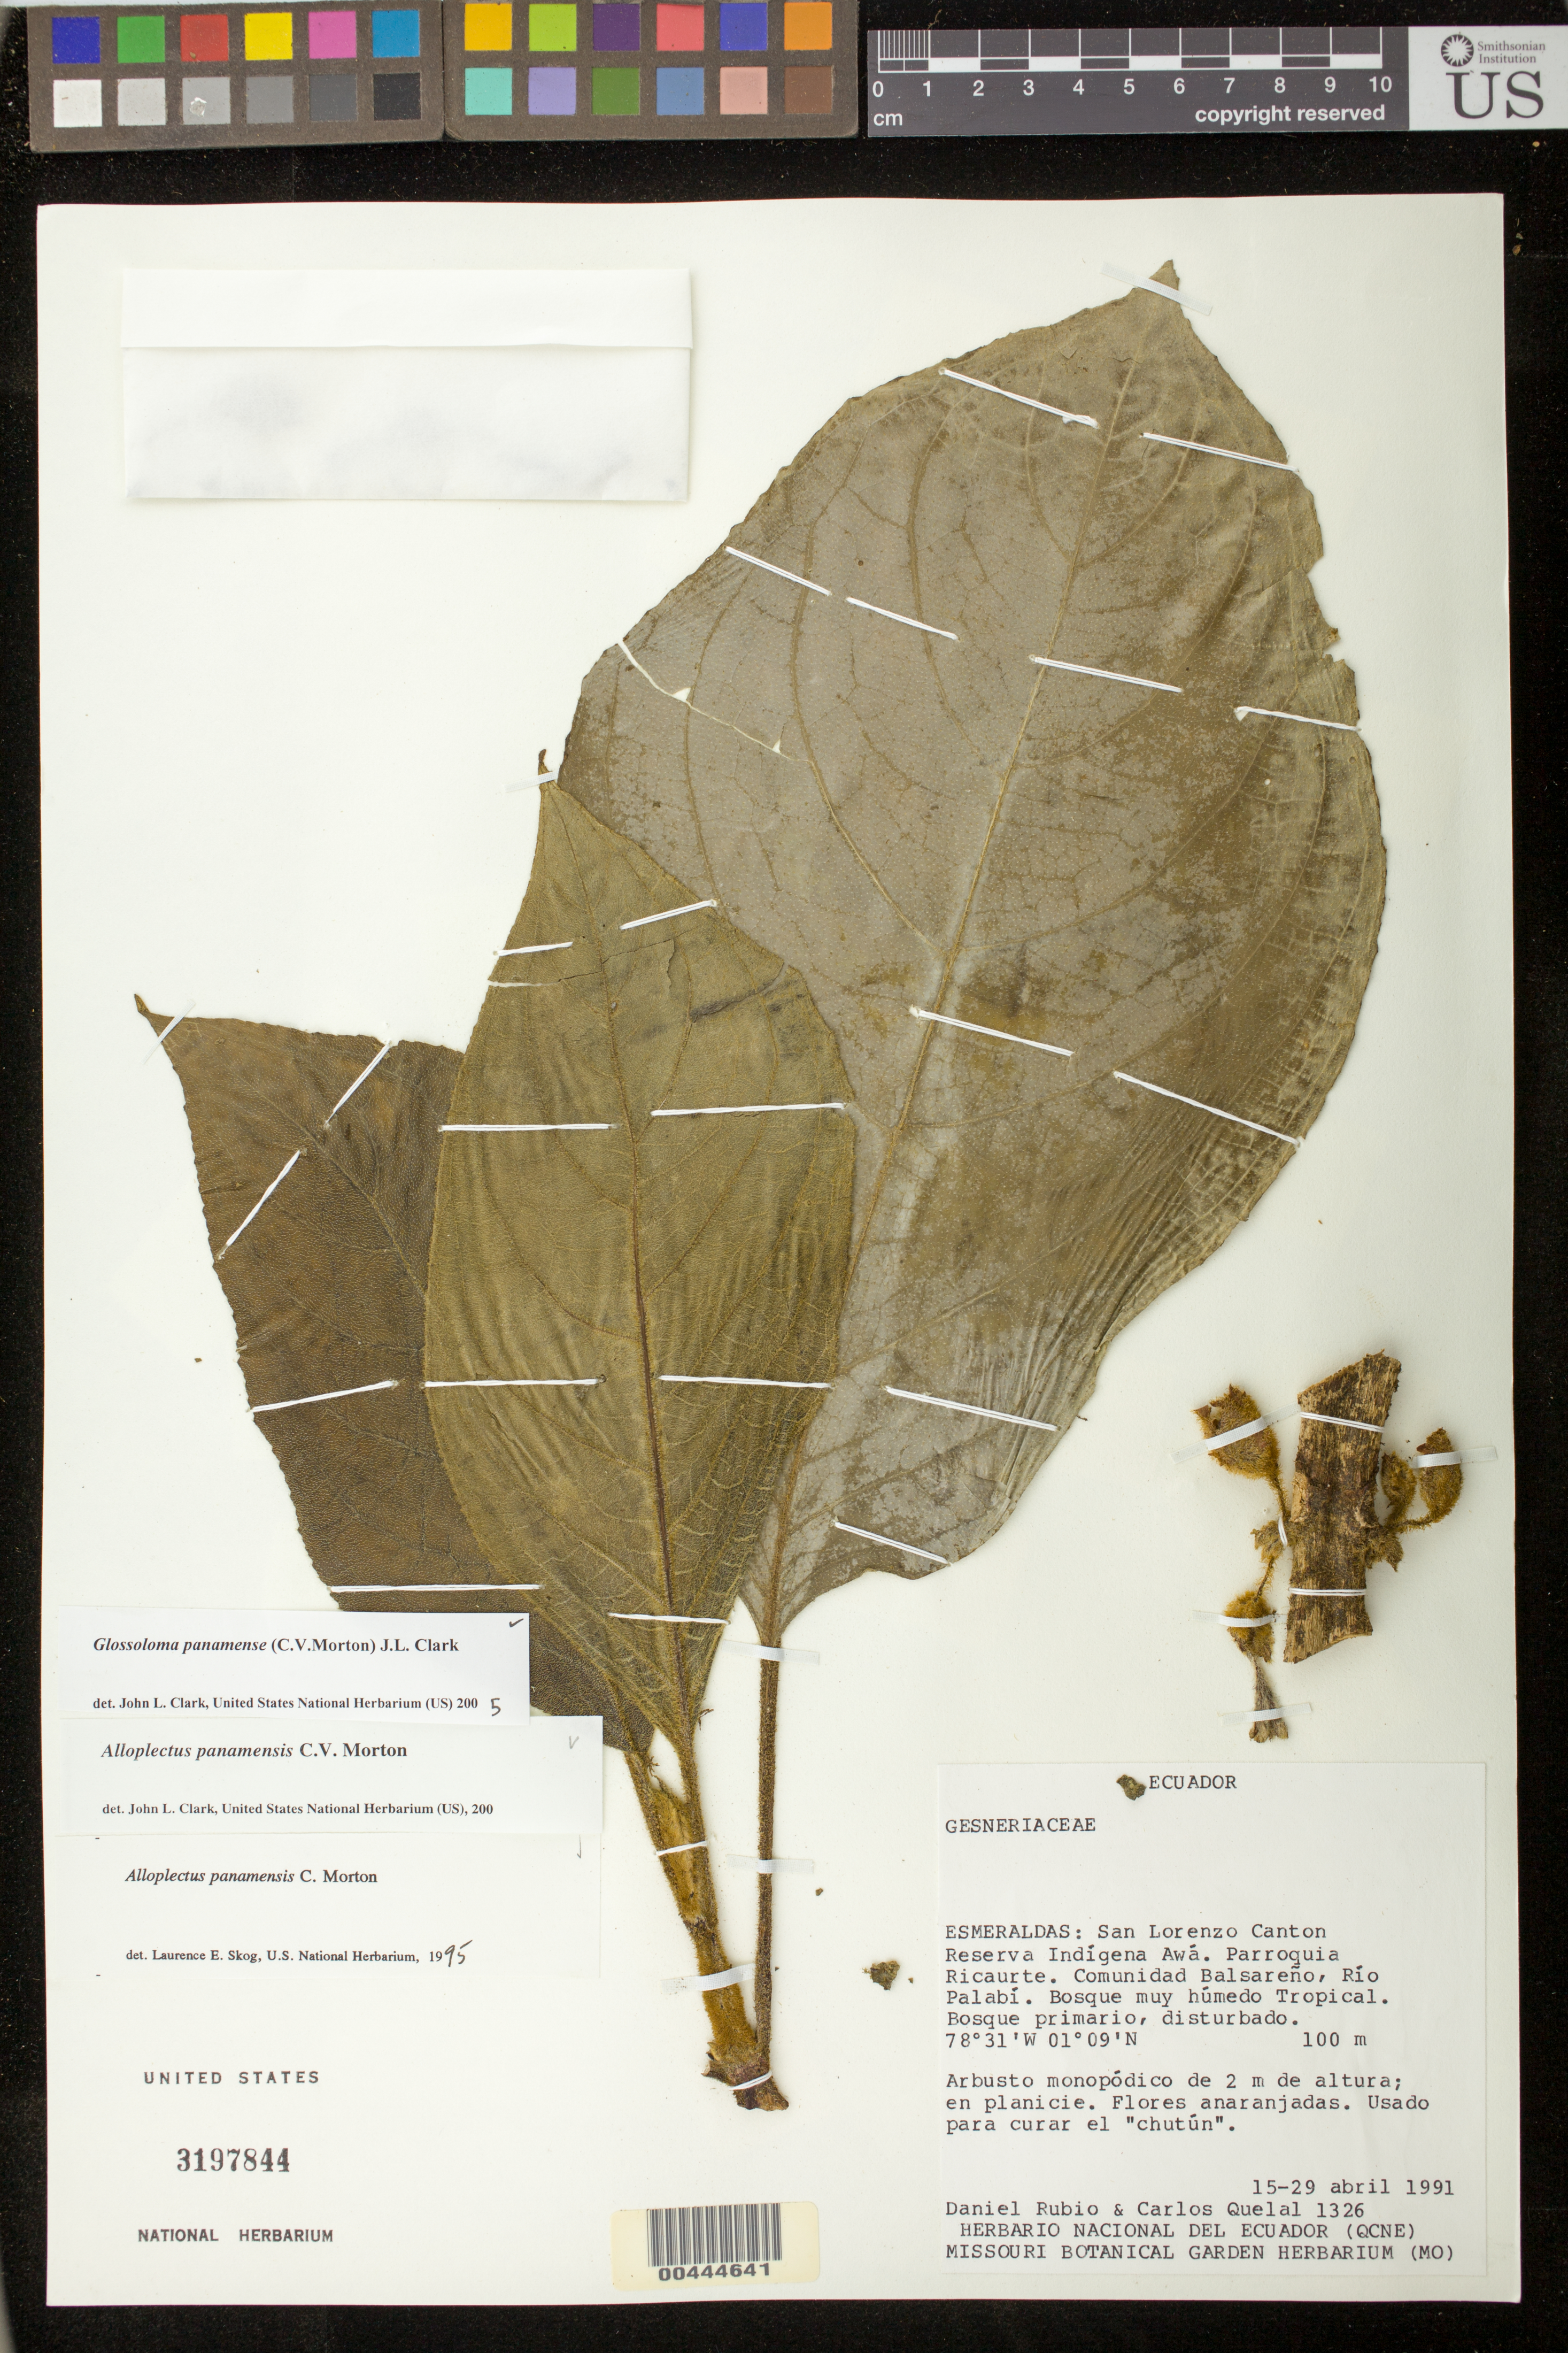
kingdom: Plantae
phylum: Tracheophyta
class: Magnoliopsida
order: Lamiales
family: Gesneriaceae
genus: Glossoloma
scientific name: Glossoloma panamense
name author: (C.V. Morton) J.L. Clark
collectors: D. Rubio & C. Quelal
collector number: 1326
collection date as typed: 15-29 Apr 1991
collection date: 1991-04-15/1991-04-29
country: Ecuador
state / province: Esmeraldas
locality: San Lorenzo Canton. Reserva Indígena Awá. Parroquia Ricaurte. Comunidad Balsareño, Río Palabí.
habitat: Bosque muy húmedo Tropical. Bosque primario, disturbado; en planacie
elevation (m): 100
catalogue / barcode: US 3197844